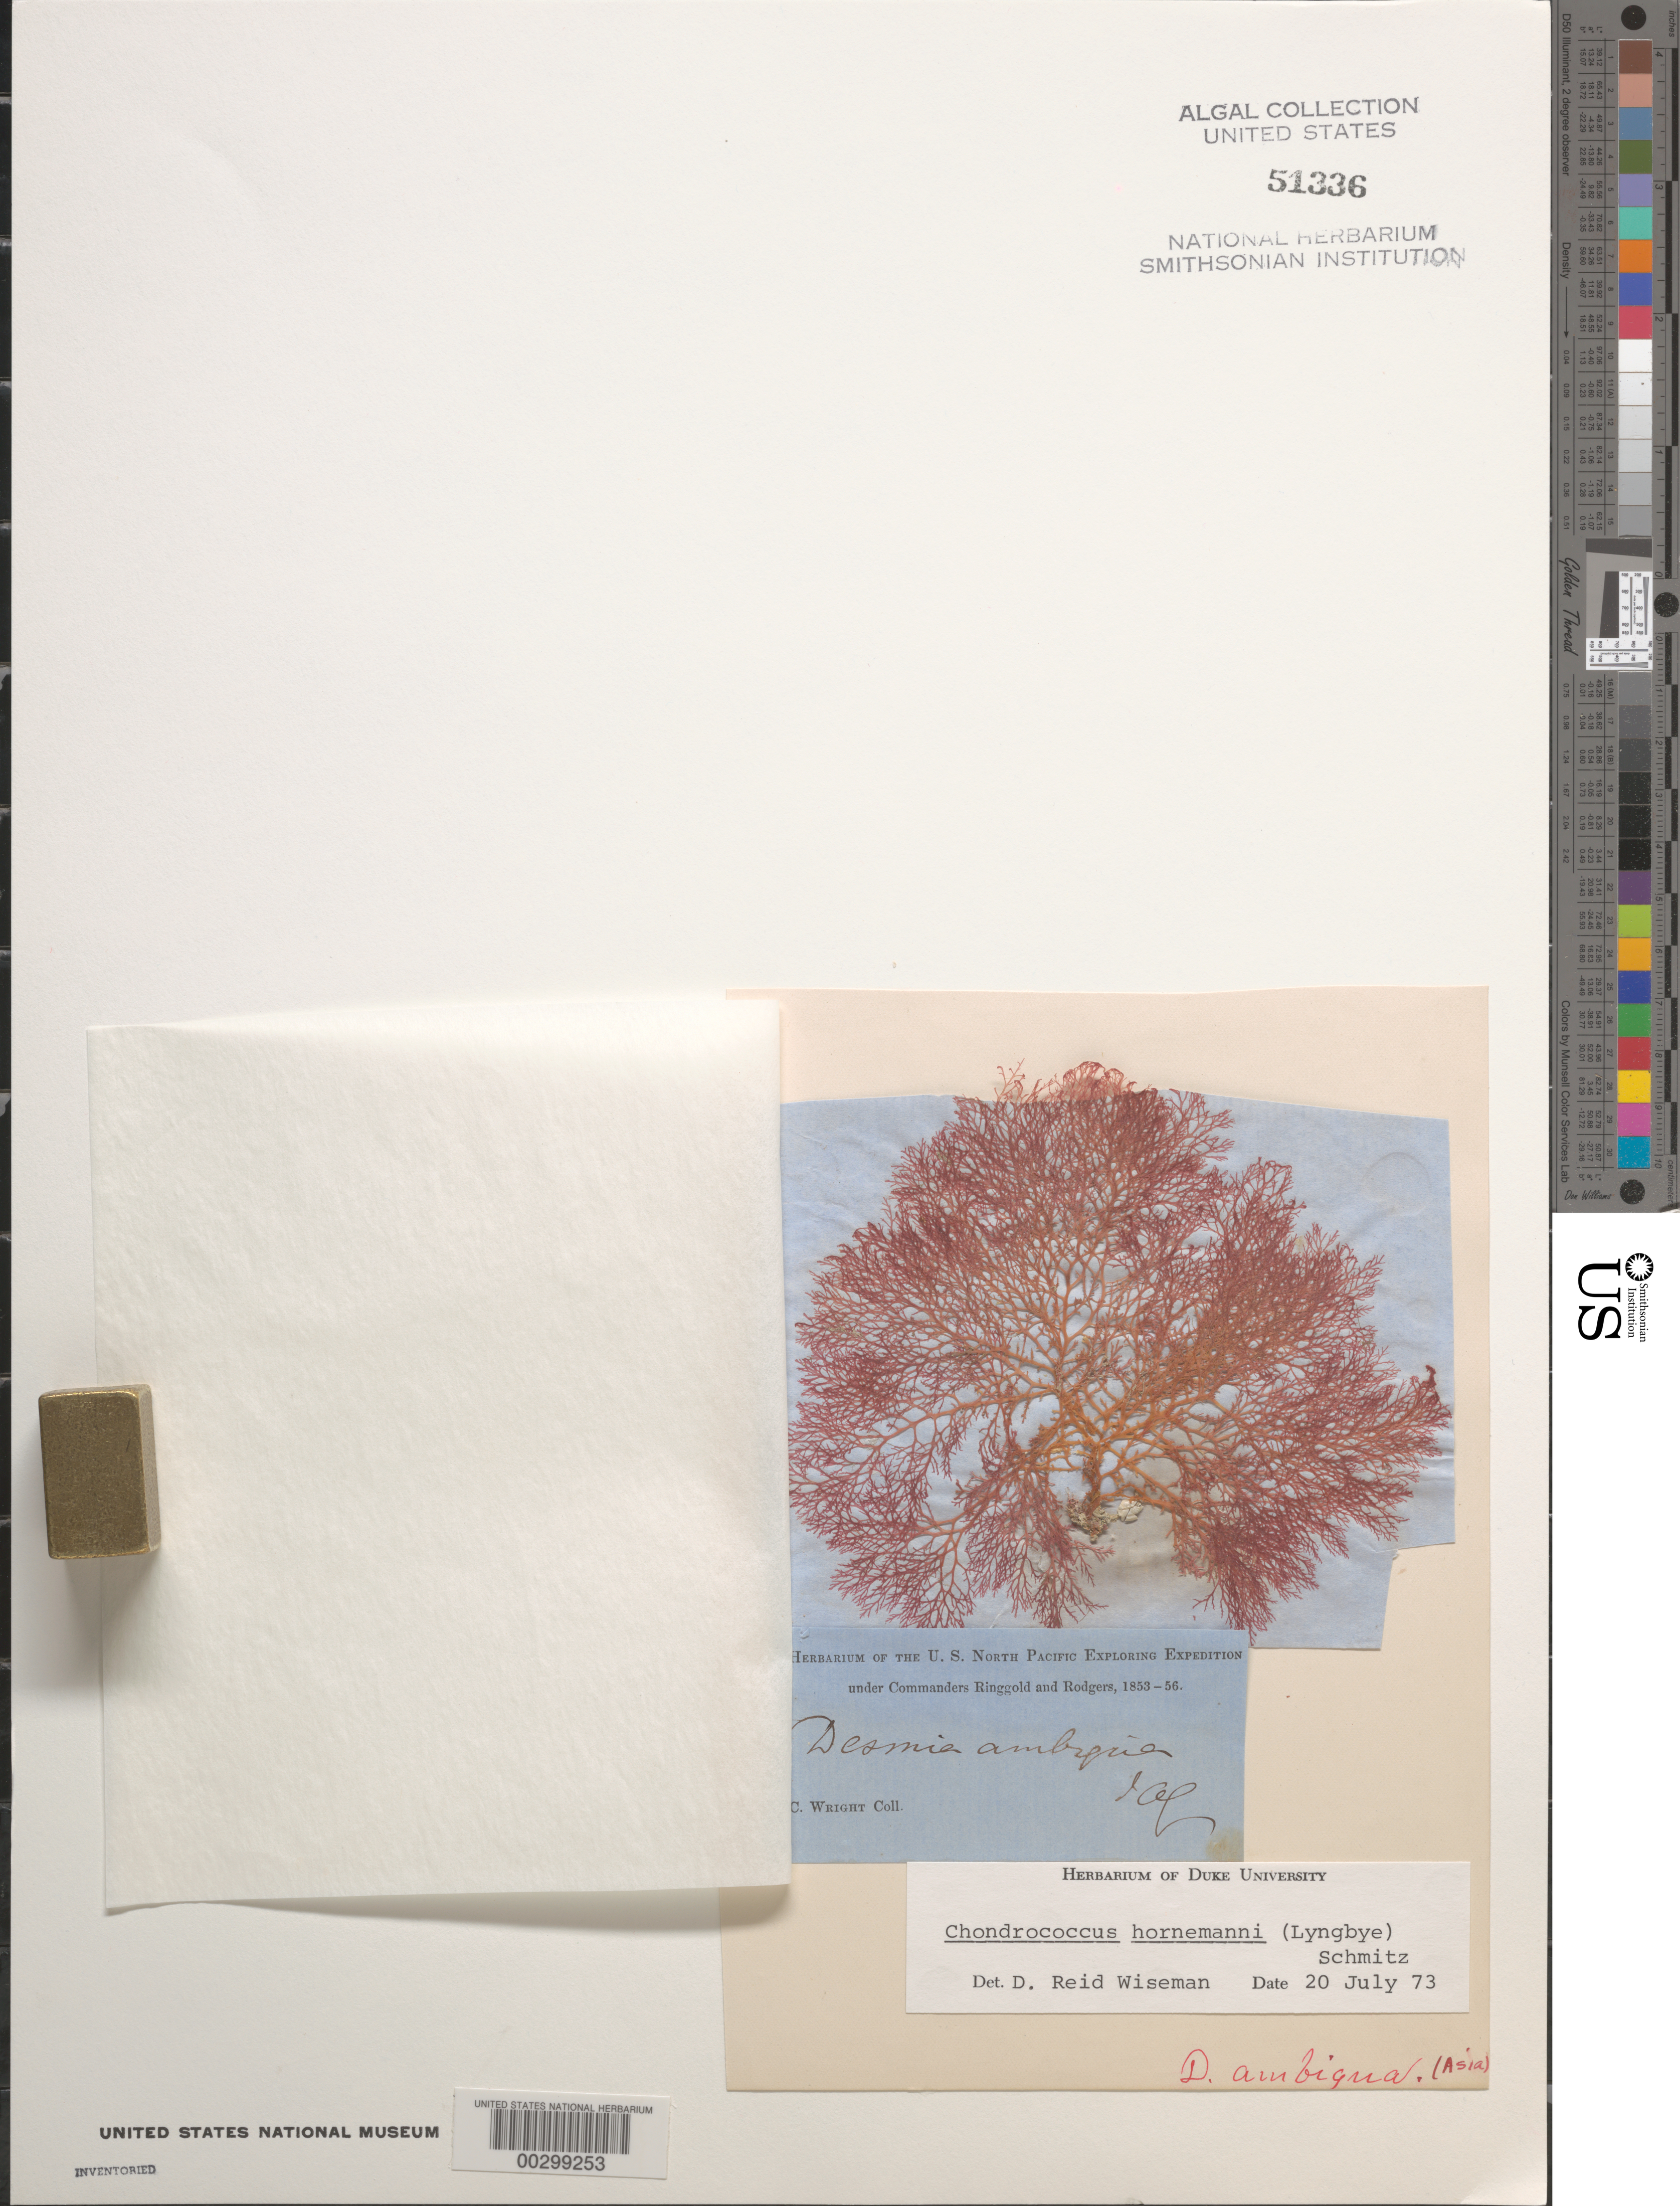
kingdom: Plantae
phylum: Rhodophyta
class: Florideophyceae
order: Gigartinales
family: Rhizophyllidaceae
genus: Portieria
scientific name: Portieria hornemannii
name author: (Lyngbye) P.C. Silva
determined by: Algae name updating Project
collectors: C. Wright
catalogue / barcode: US 51336